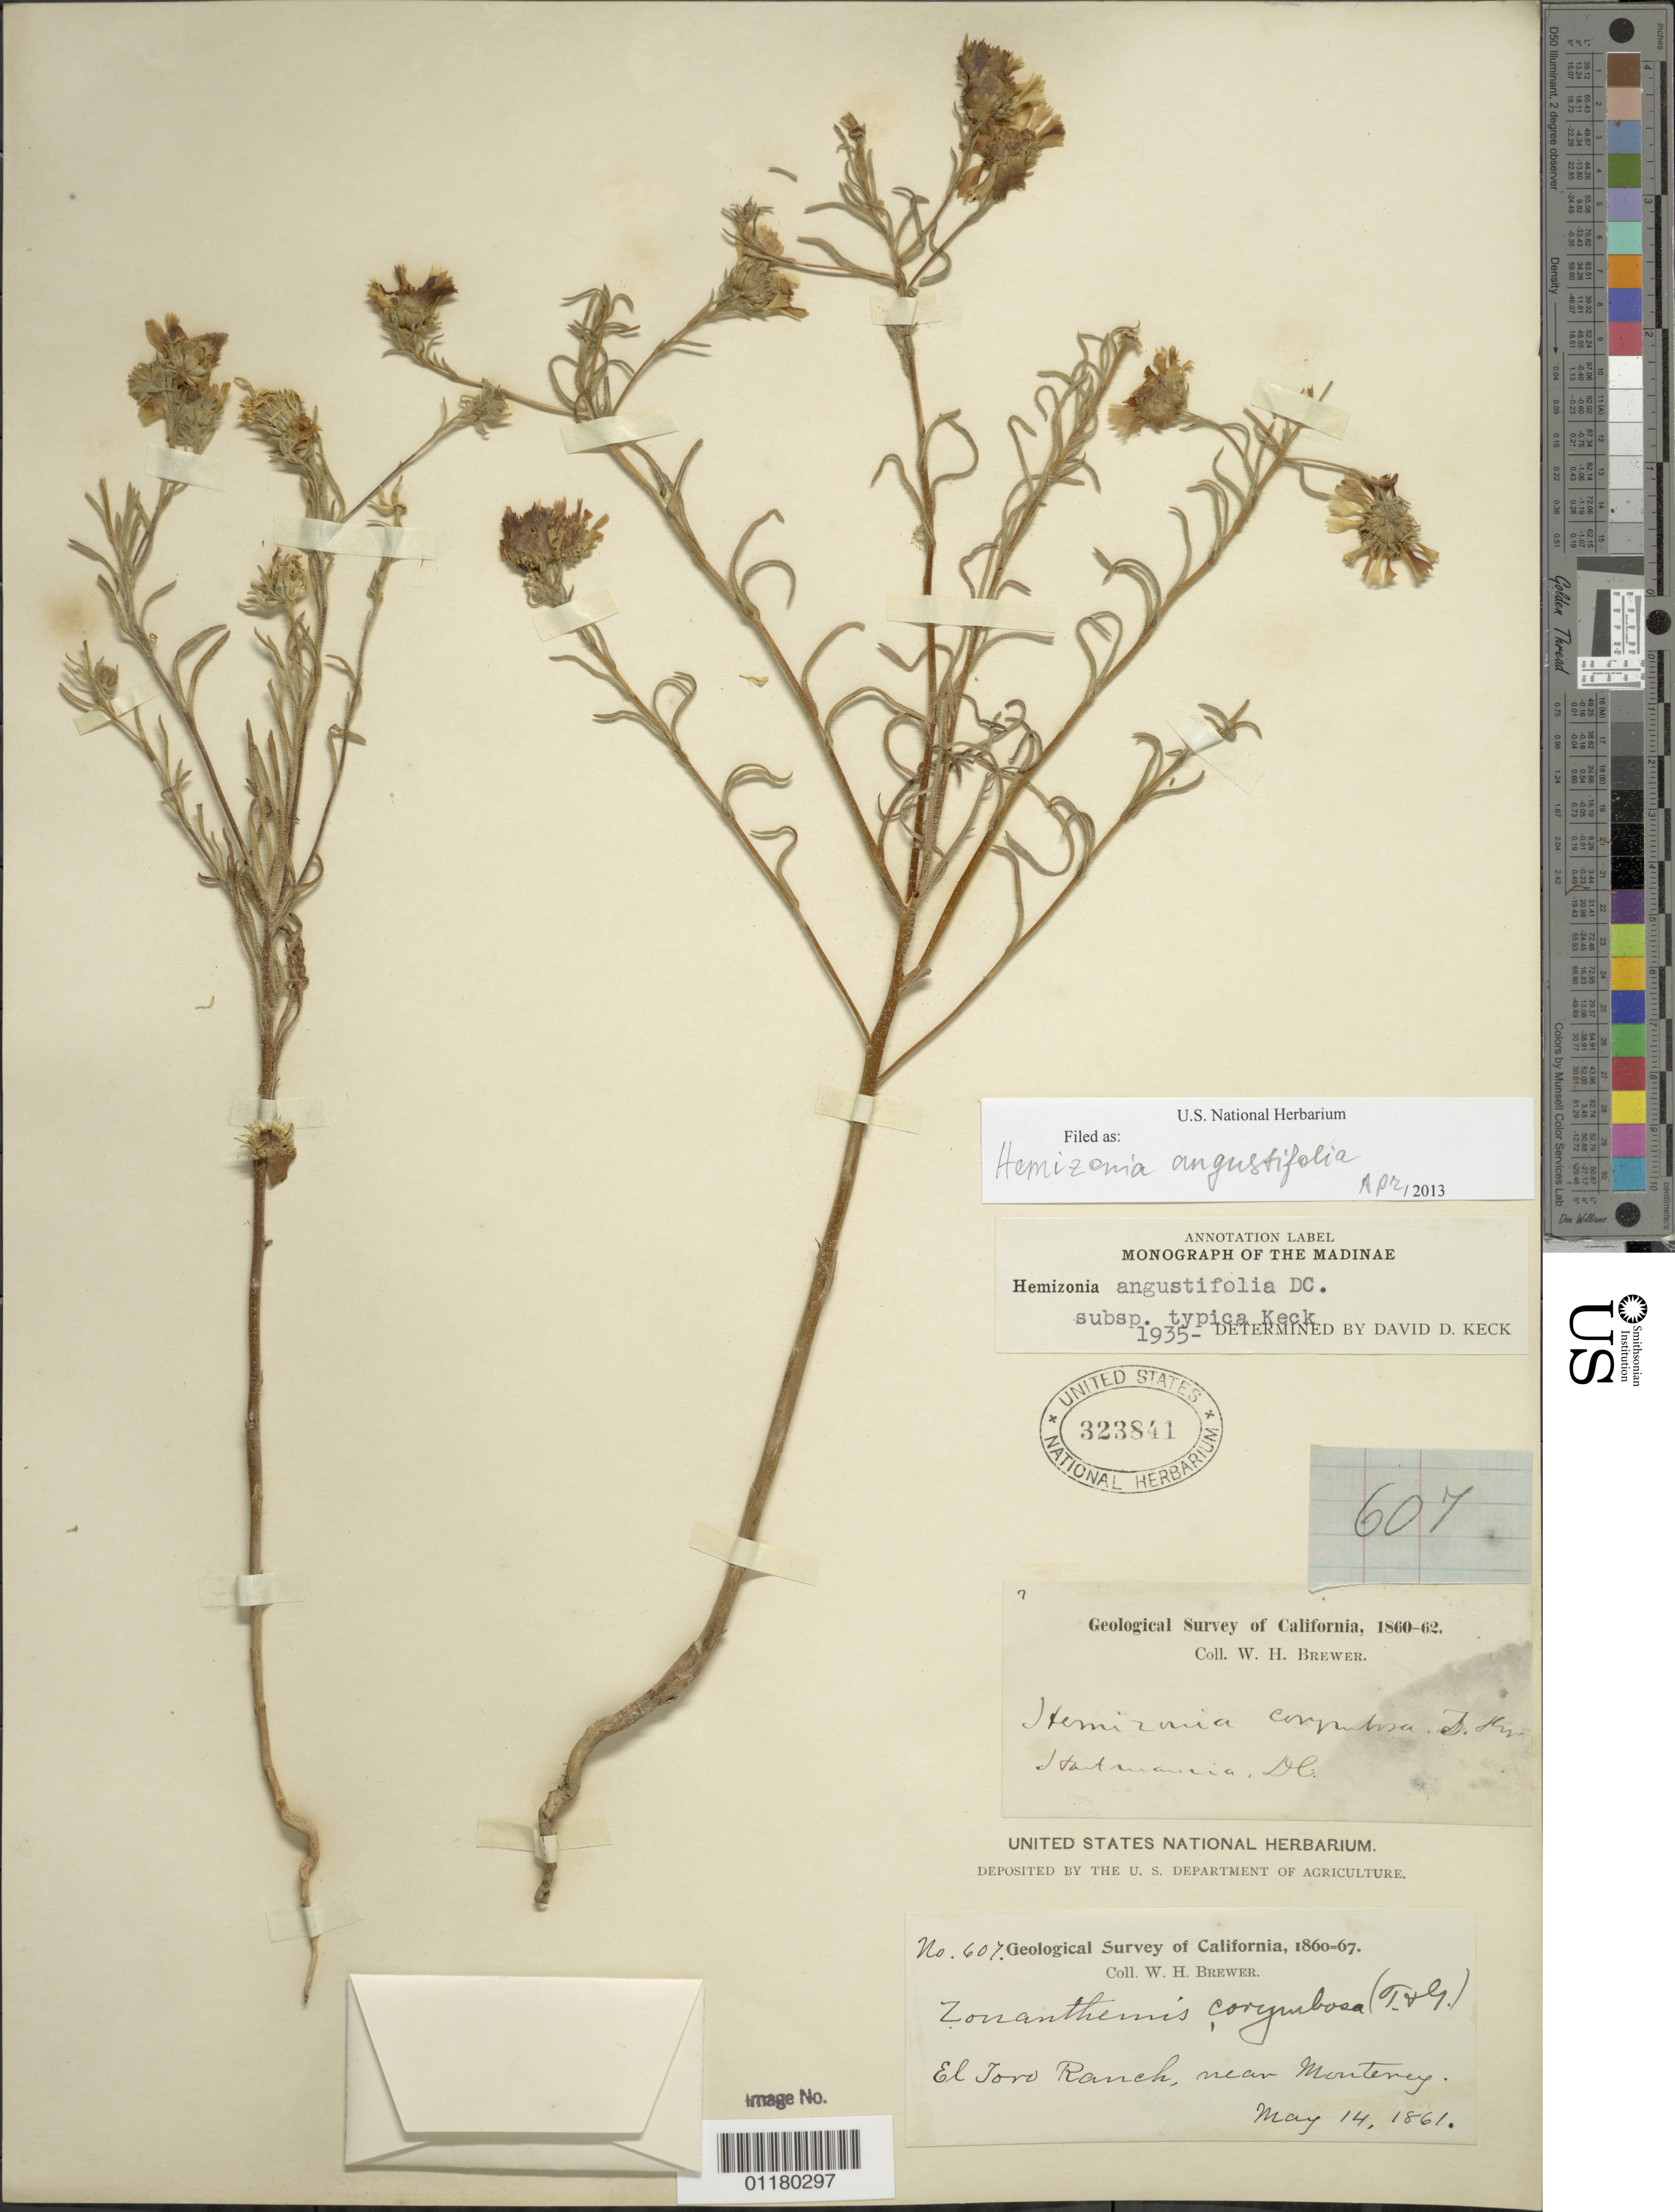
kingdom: Plantae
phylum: Tracheophyta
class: Magnoliopsida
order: Asterales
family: Asteraceae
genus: Deinandra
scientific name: Deinandra corymbosa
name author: (DC.) B.G. Baldwin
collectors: W. H. Brewer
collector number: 607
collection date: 1861-05-14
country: United States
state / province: California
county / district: Monterey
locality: El Toro Ranch, near Monterey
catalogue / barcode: US 323841